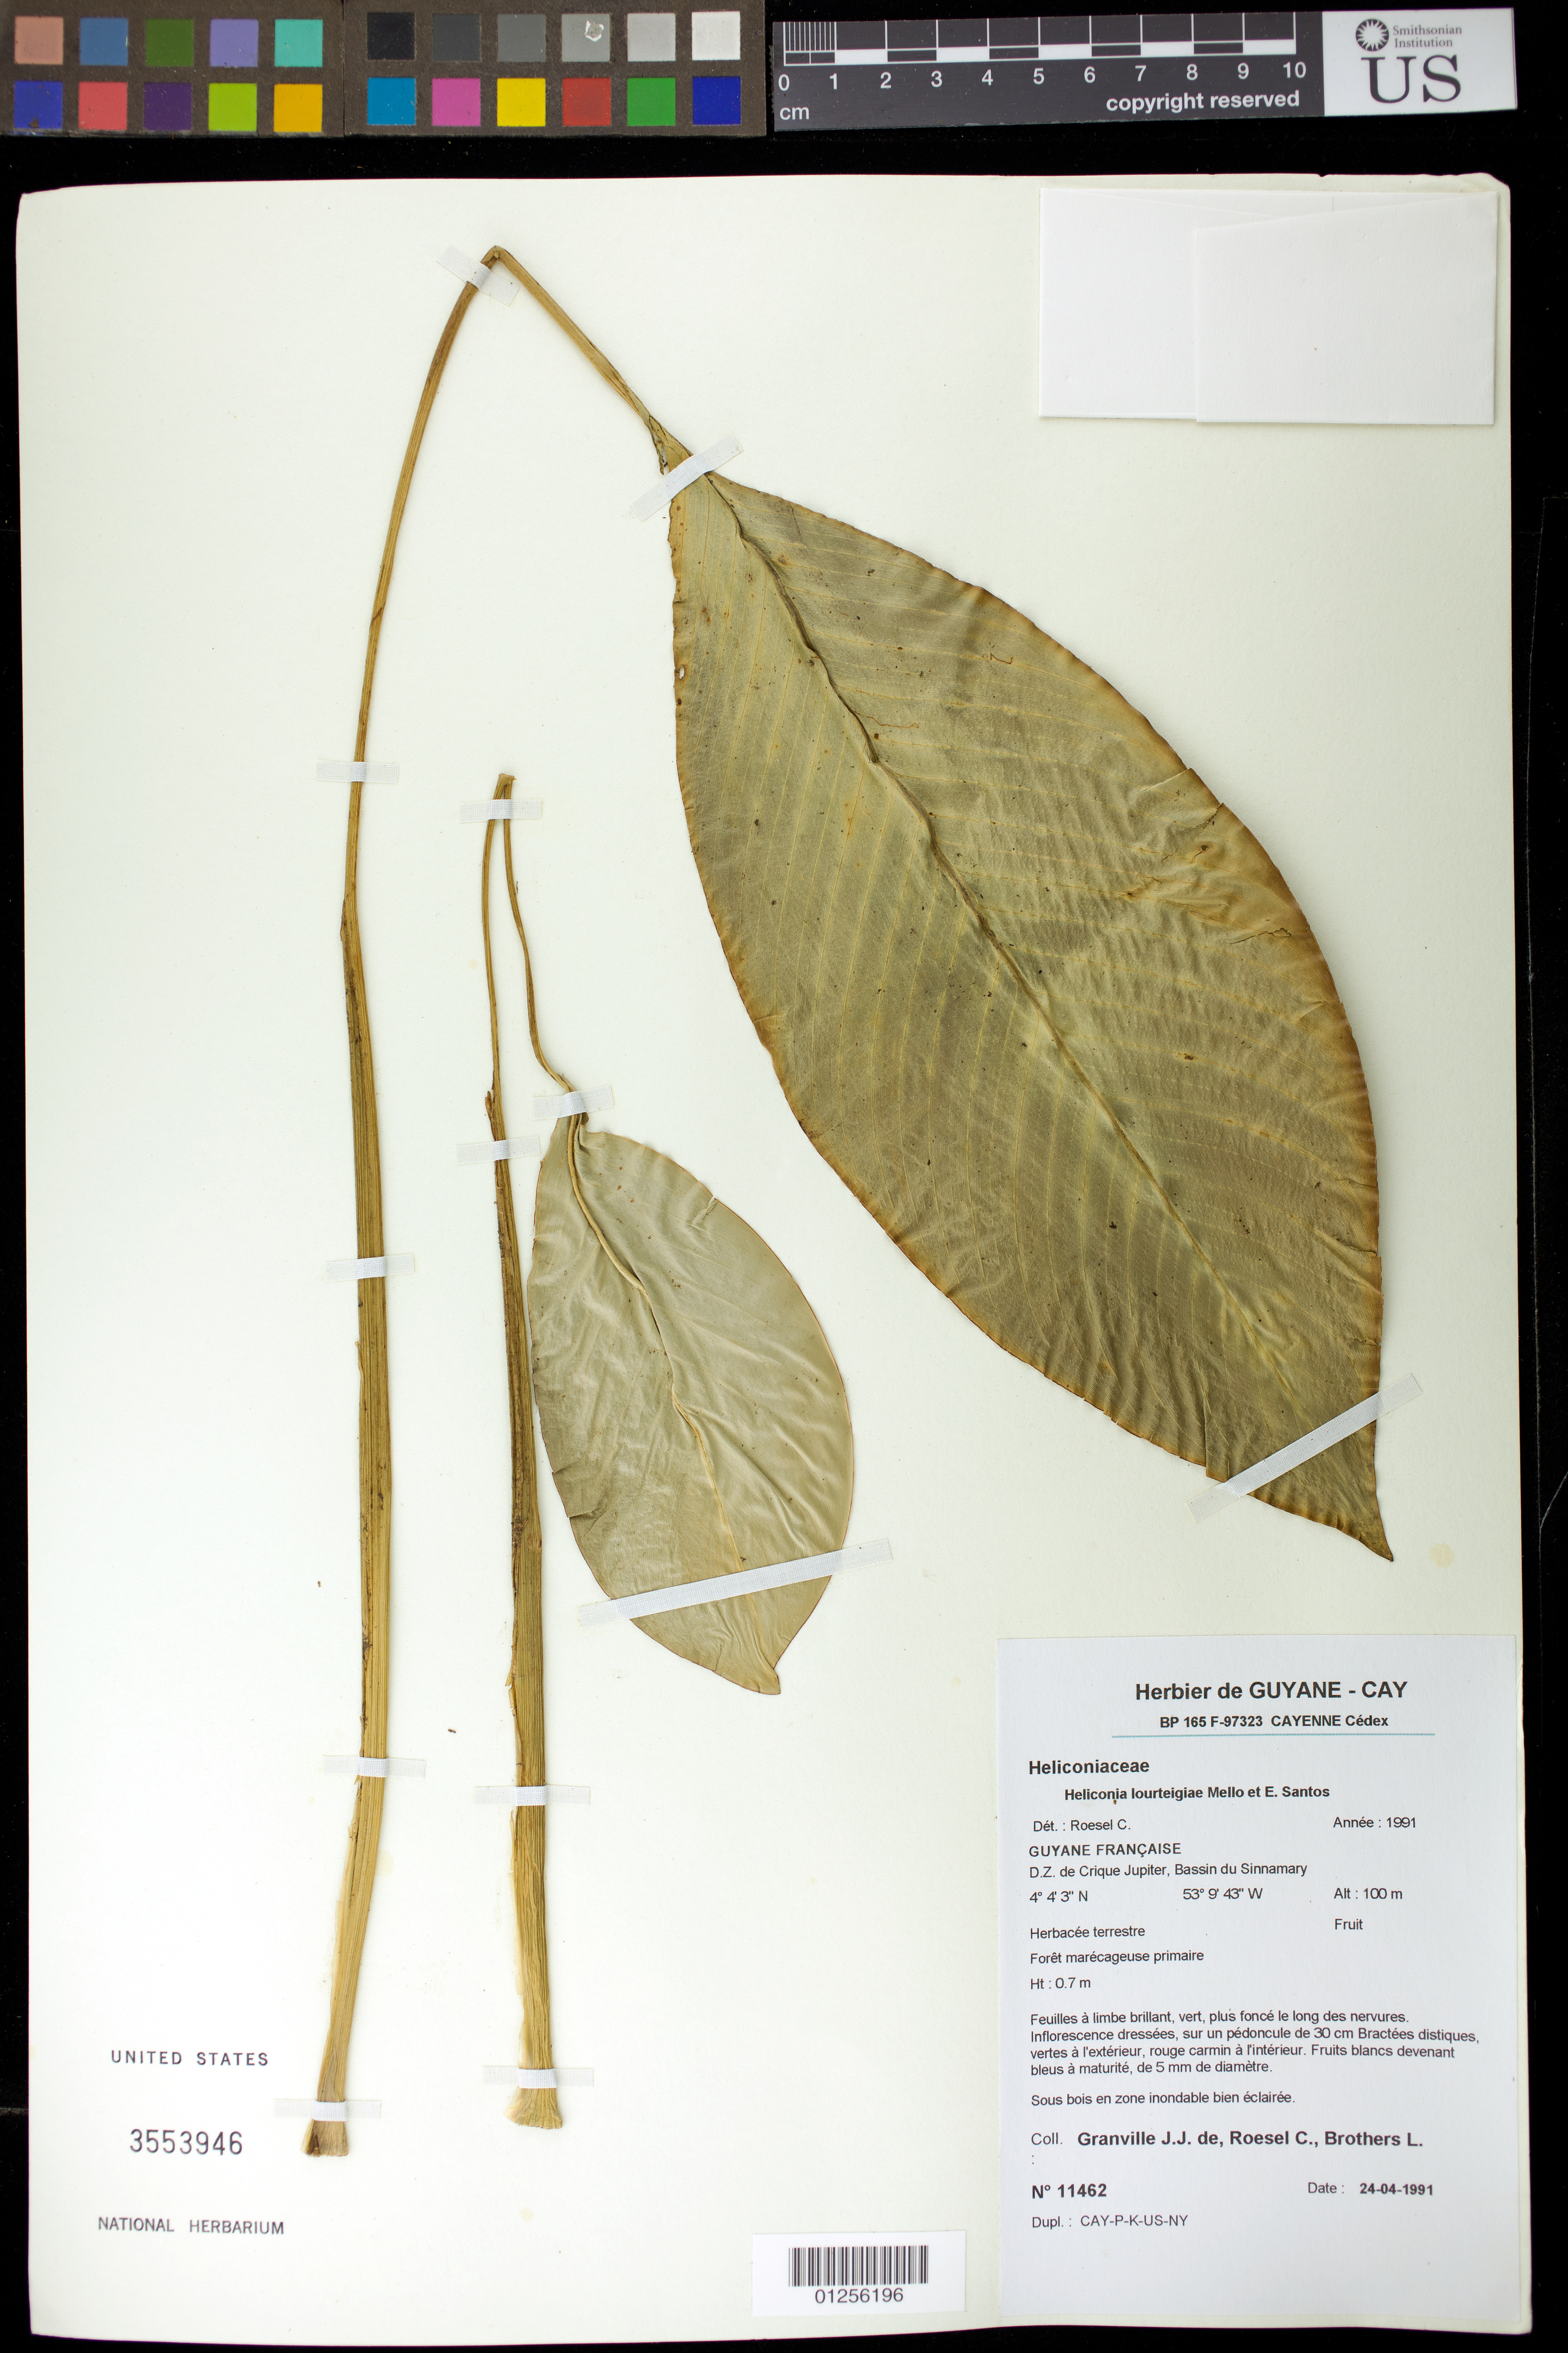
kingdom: Plantae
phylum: Tracheophyta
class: Liliopsida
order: Zingiberales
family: Heliconiaceae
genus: Heliconia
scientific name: Heliconia lourteigiae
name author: Emygdio & E. Santos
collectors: J.-J. de Granville, C. S. Roesel & L. Brothers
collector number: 11462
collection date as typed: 24-Apr-91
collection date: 1991-04-24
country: French Guiana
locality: D.Z. de Crique Jupiter, Bassin du Sinnamary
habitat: Sous bois en xone inondable bien eclairee.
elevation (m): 100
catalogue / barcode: US 3553946